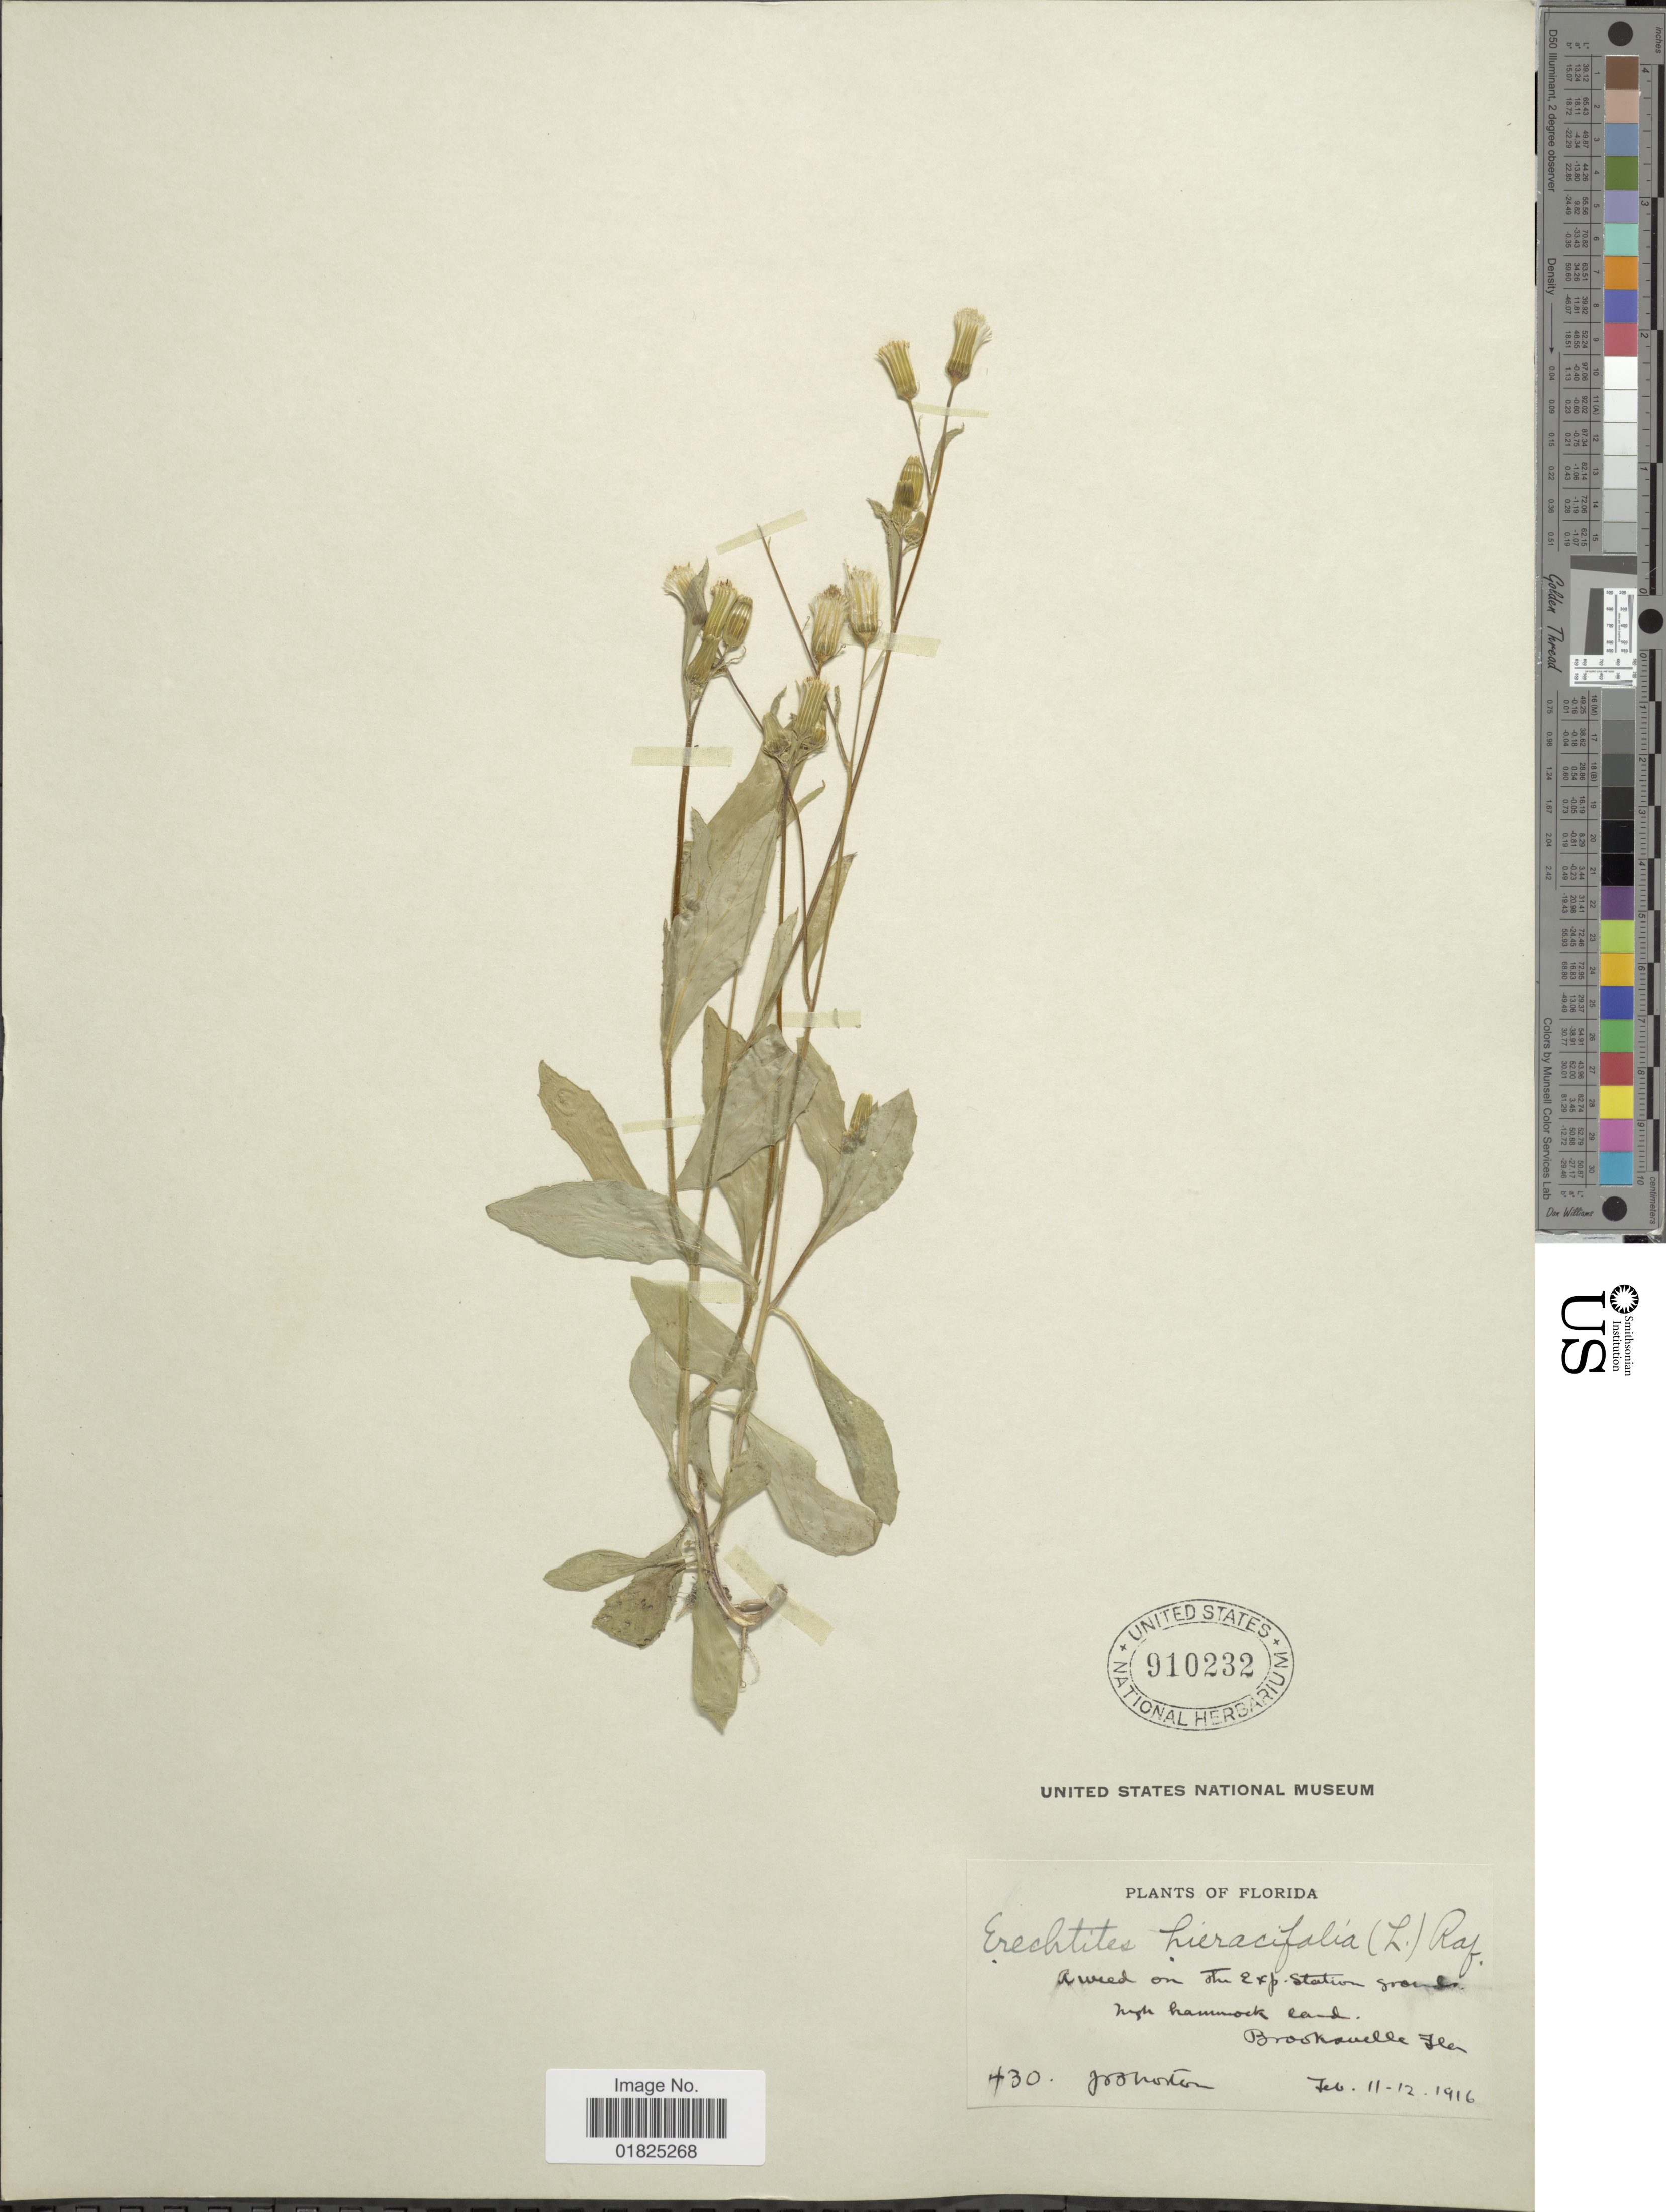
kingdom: Plantae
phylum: Tracheophyta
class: Magnoliopsida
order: Asterales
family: Asteraceae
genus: Erechtites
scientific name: Erechtites hieraciifolius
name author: (L.) Raf. ex DC.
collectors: J. B. Morton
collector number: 430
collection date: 1916-02-11/1916-02-12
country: United States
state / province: Florida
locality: Brooksville Fla.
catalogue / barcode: US 910232